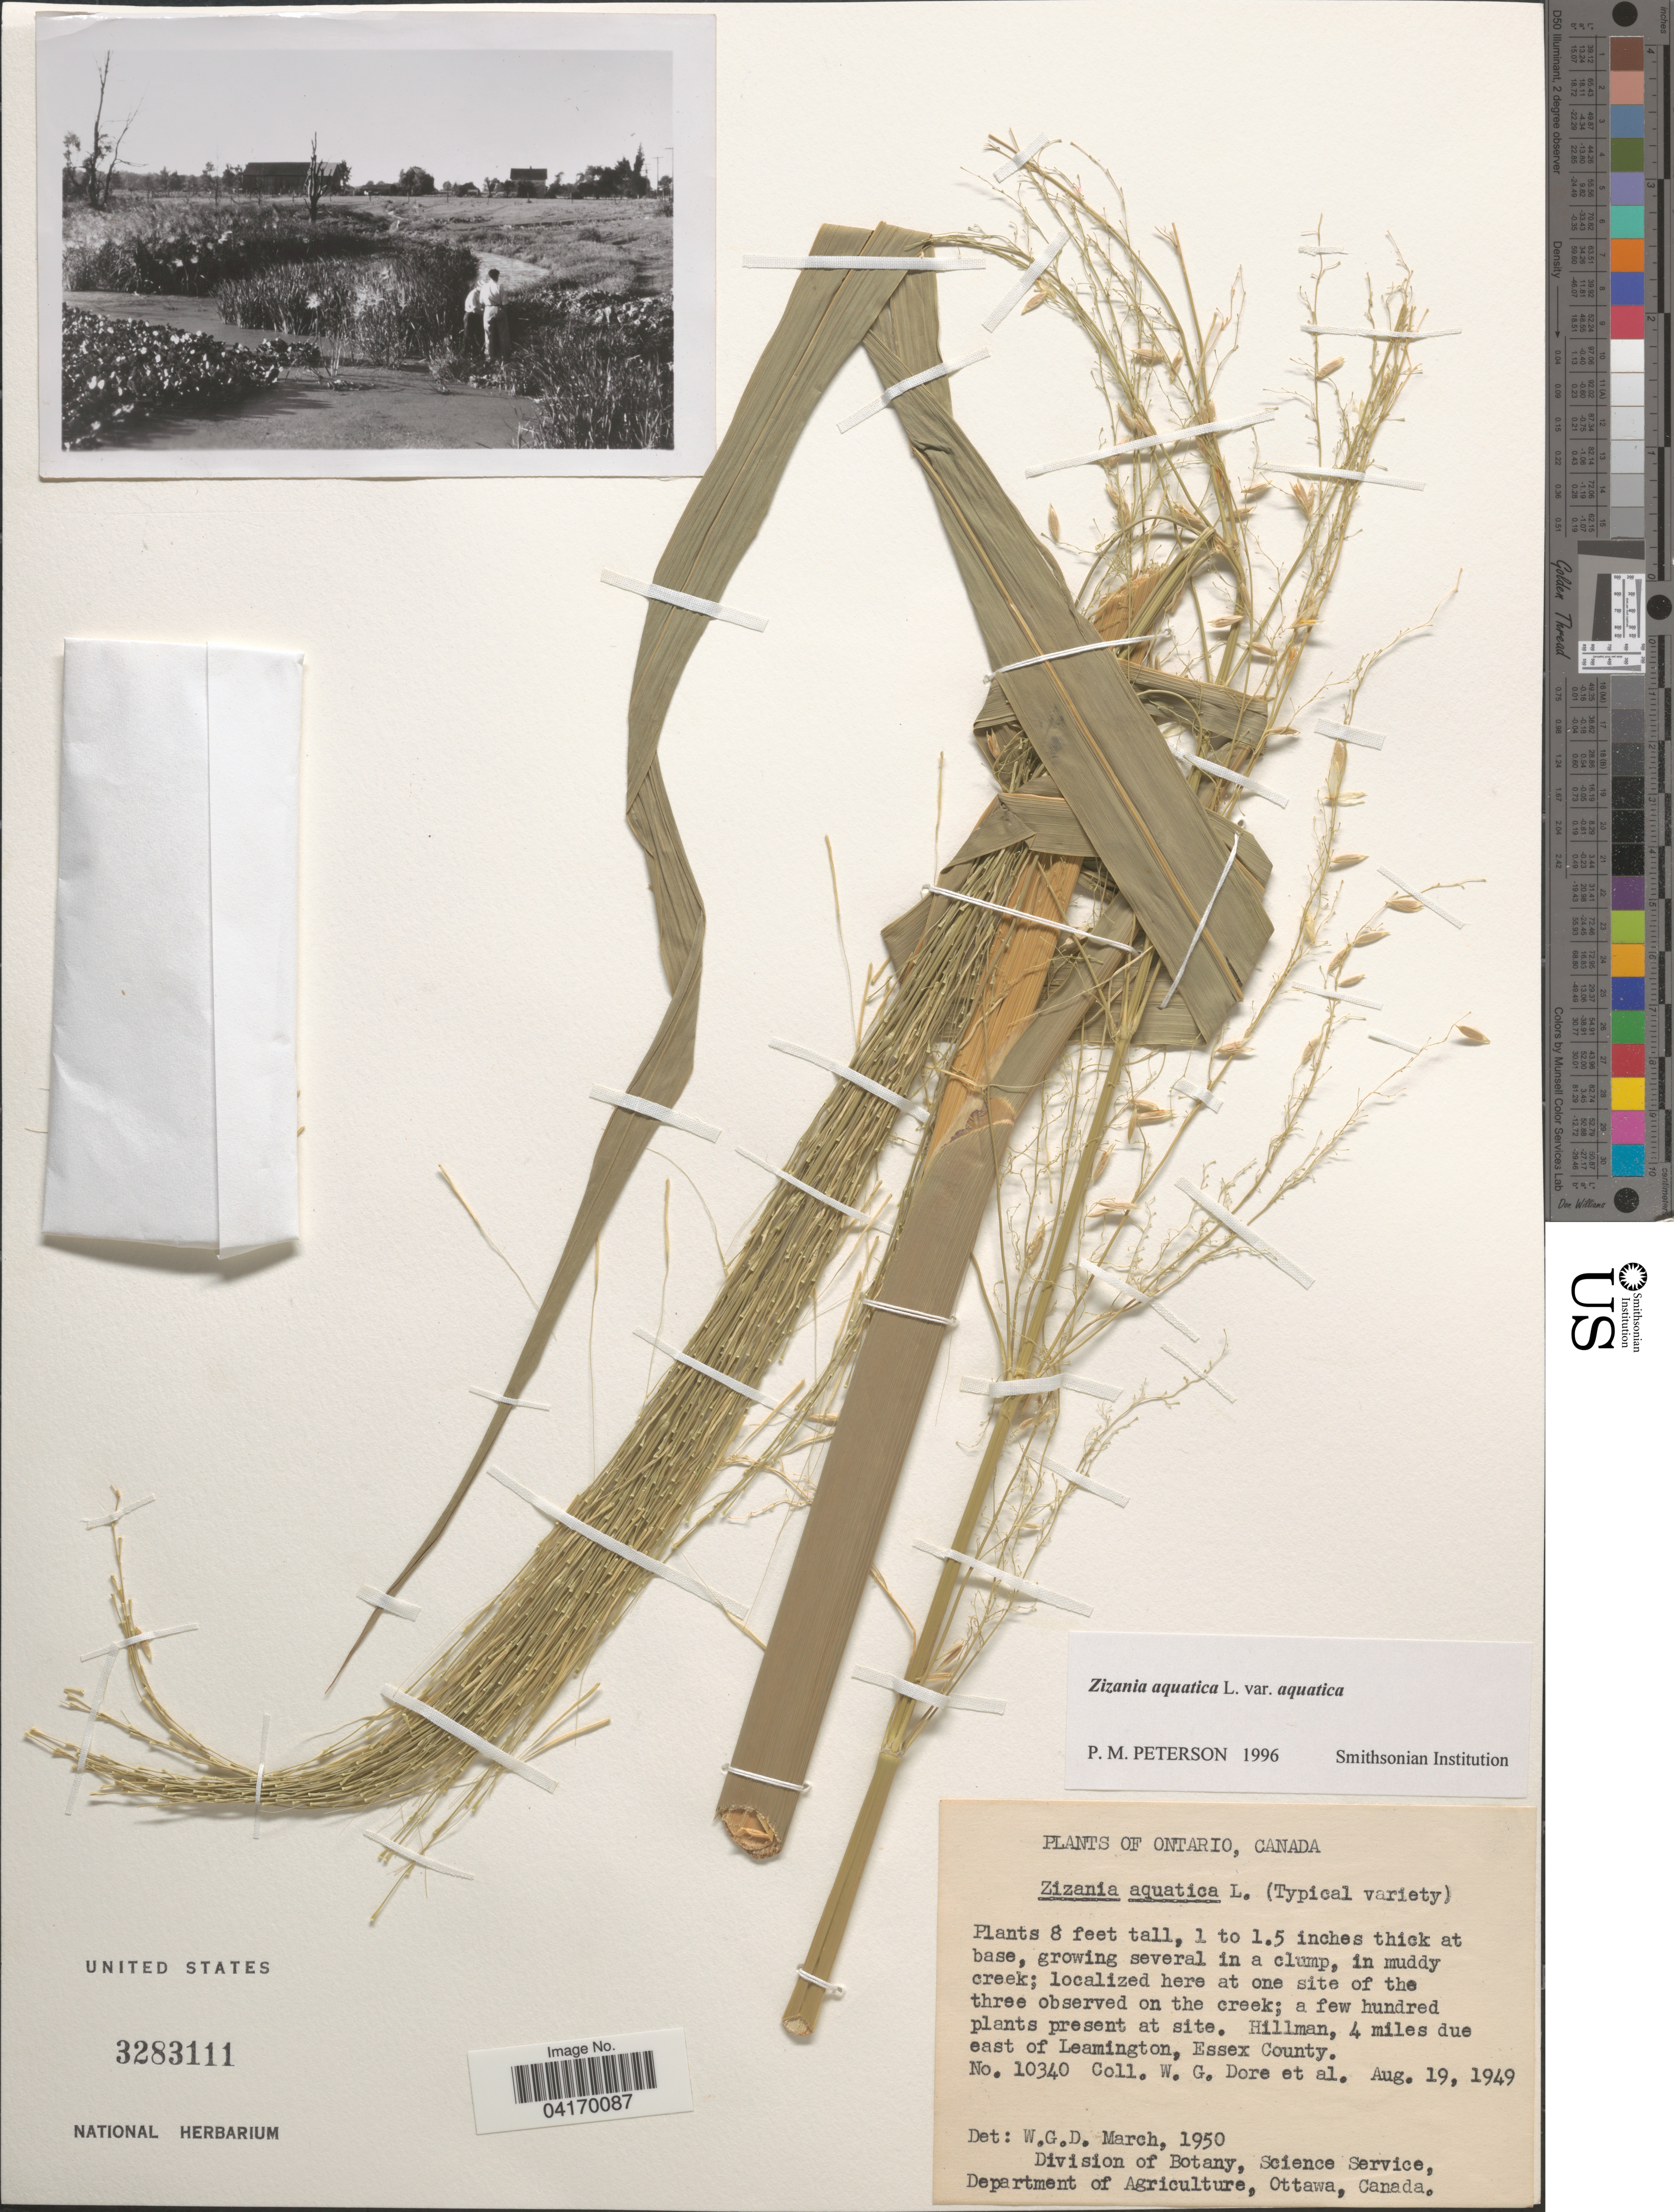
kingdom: Plantae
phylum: Tracheophyta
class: Liliopsida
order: Poales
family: Poaceae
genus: Zizania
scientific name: Zizania aquatica var. aquatica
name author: L.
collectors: W. Dore & et al.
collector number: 10340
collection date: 1949-08-19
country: Canada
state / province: Ontario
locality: In muddy creek; localized here at one site of the three observed on the creek; a few hundred plants present at site. Hillman, 4 miles due east of Leamington, Essex County.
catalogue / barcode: US 3283111